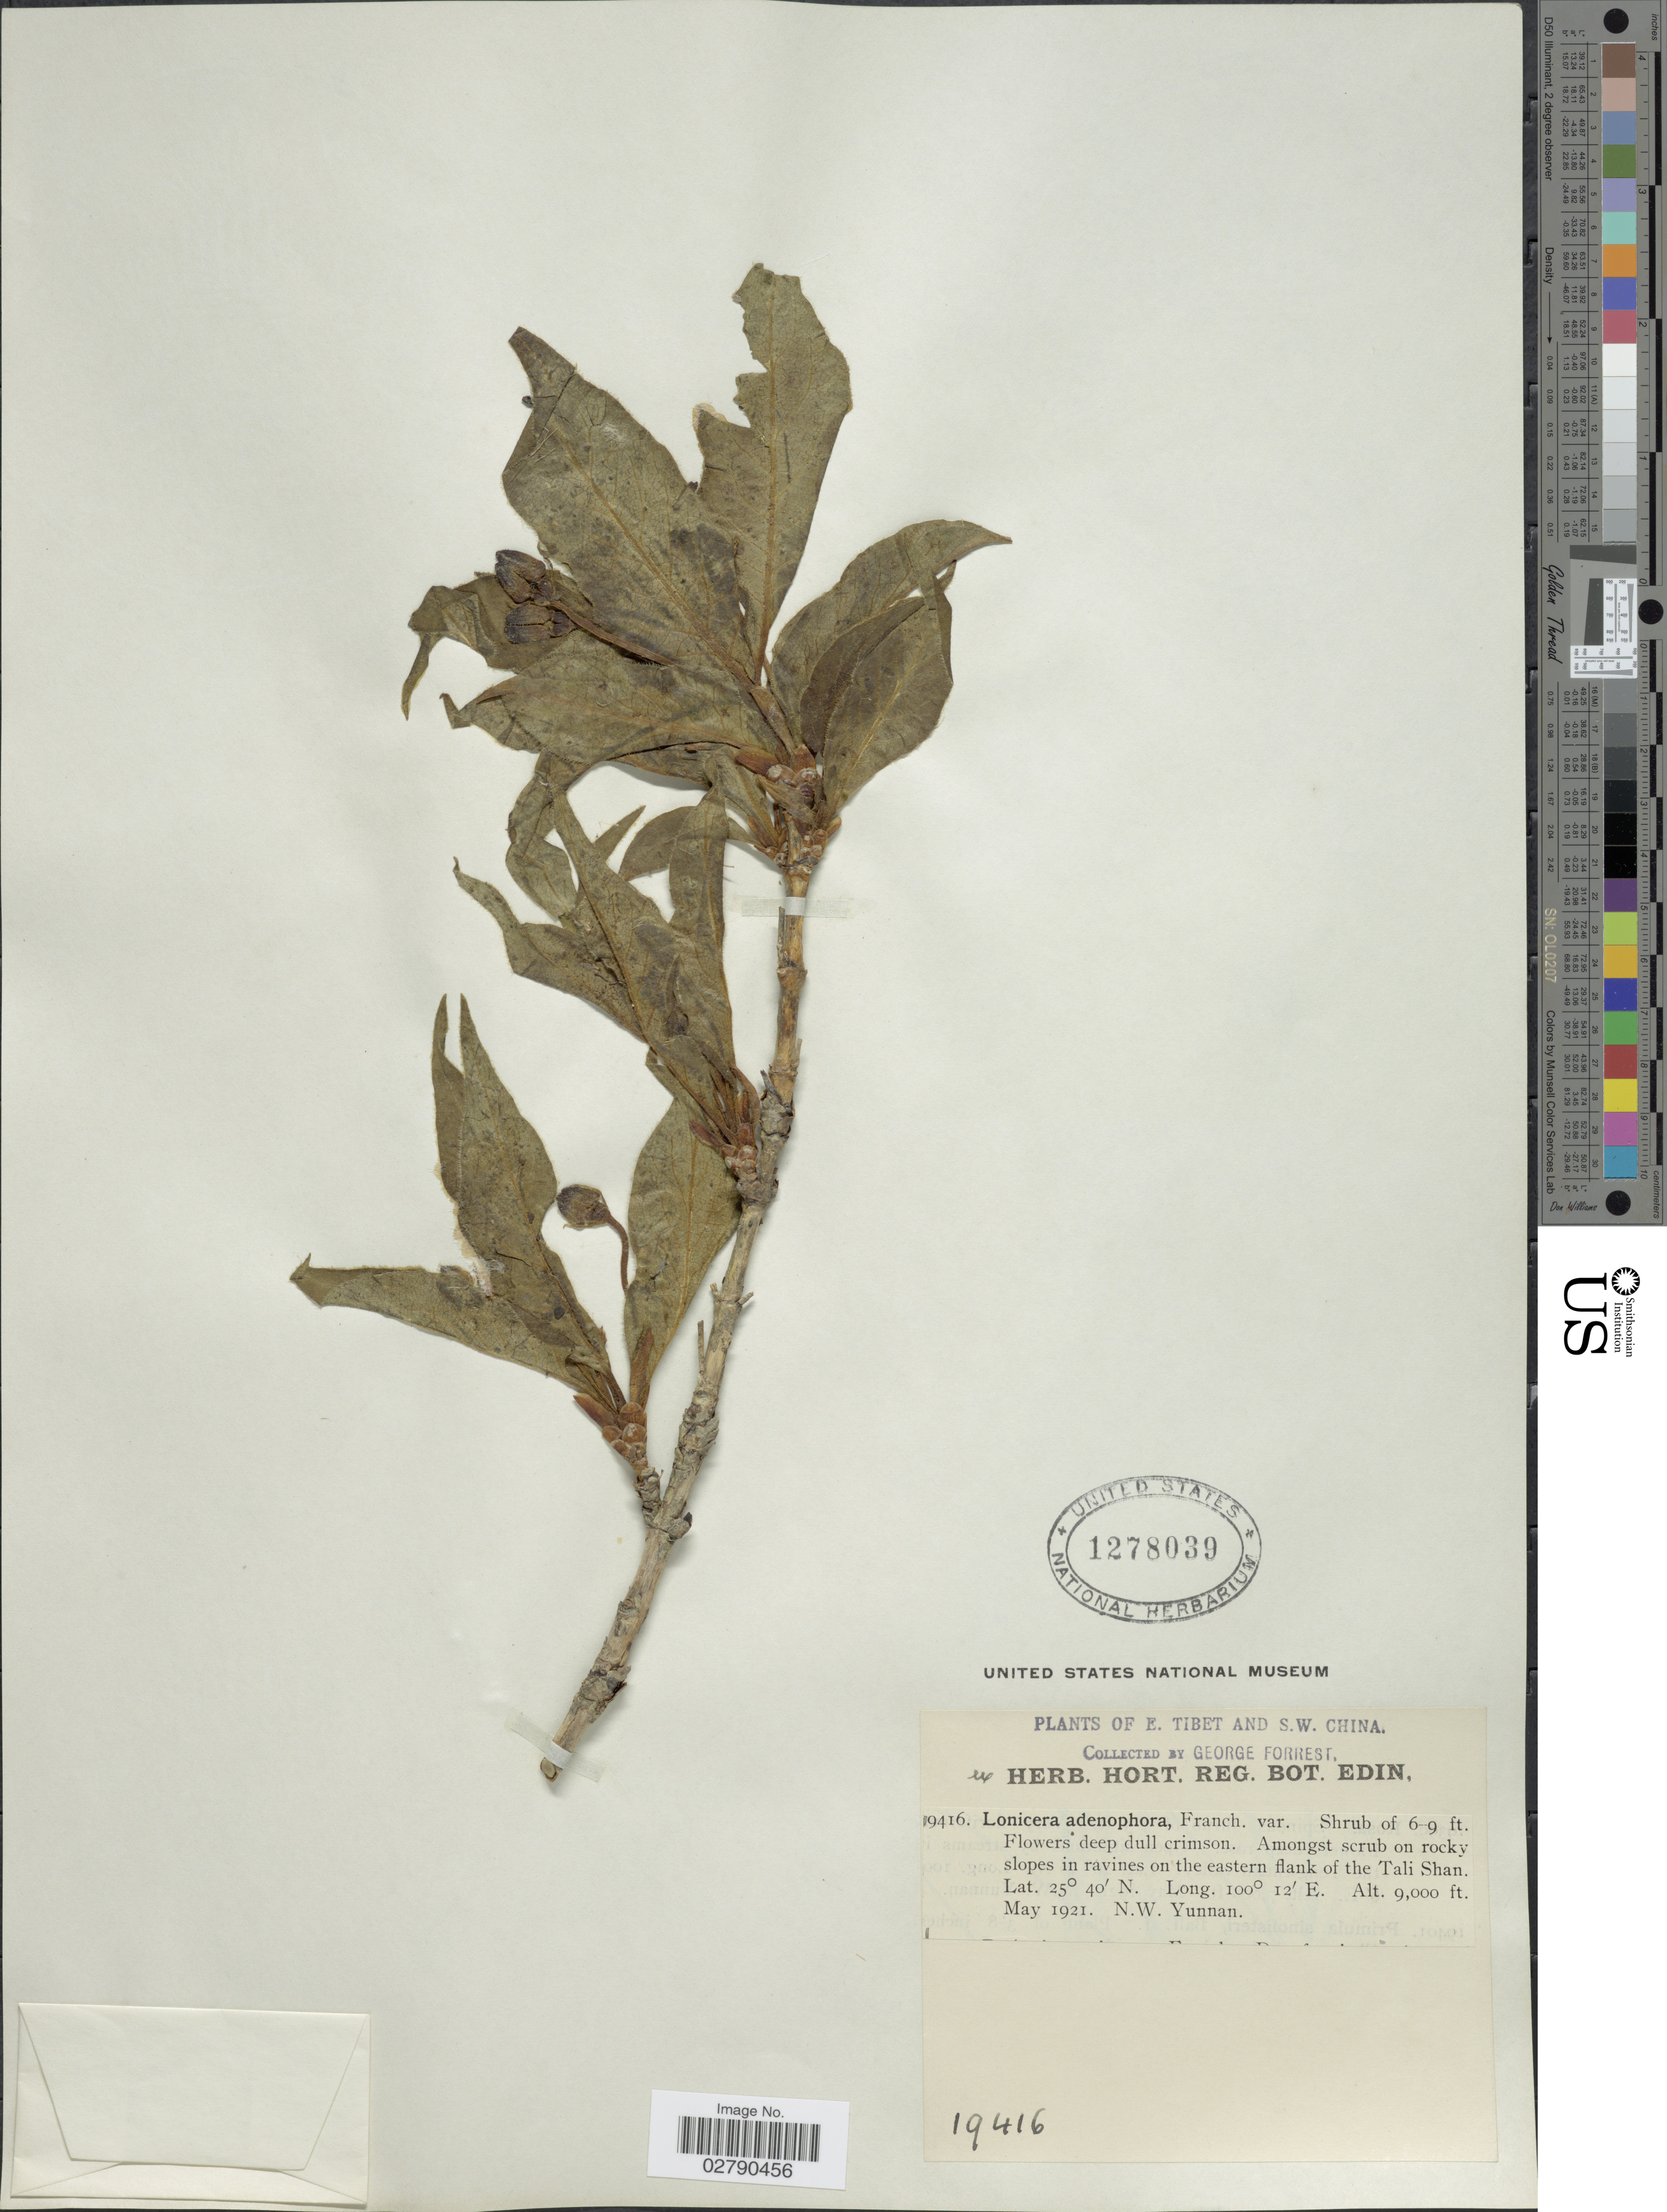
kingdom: Plantae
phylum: Tracheophyta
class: Magnoliopsida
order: Dipsacales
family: Caprifoliaceae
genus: Lonicera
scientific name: Lonicera adenophora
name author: Franch.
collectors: G. Forrest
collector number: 19416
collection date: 1921-05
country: China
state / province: Yunnan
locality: E. Tibet and S.W. China. Amongst scrub on rocky slopes in ravines on the eastern flank of the Tali Shan. N.W. Yunnan.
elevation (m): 2743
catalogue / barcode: US 1278039